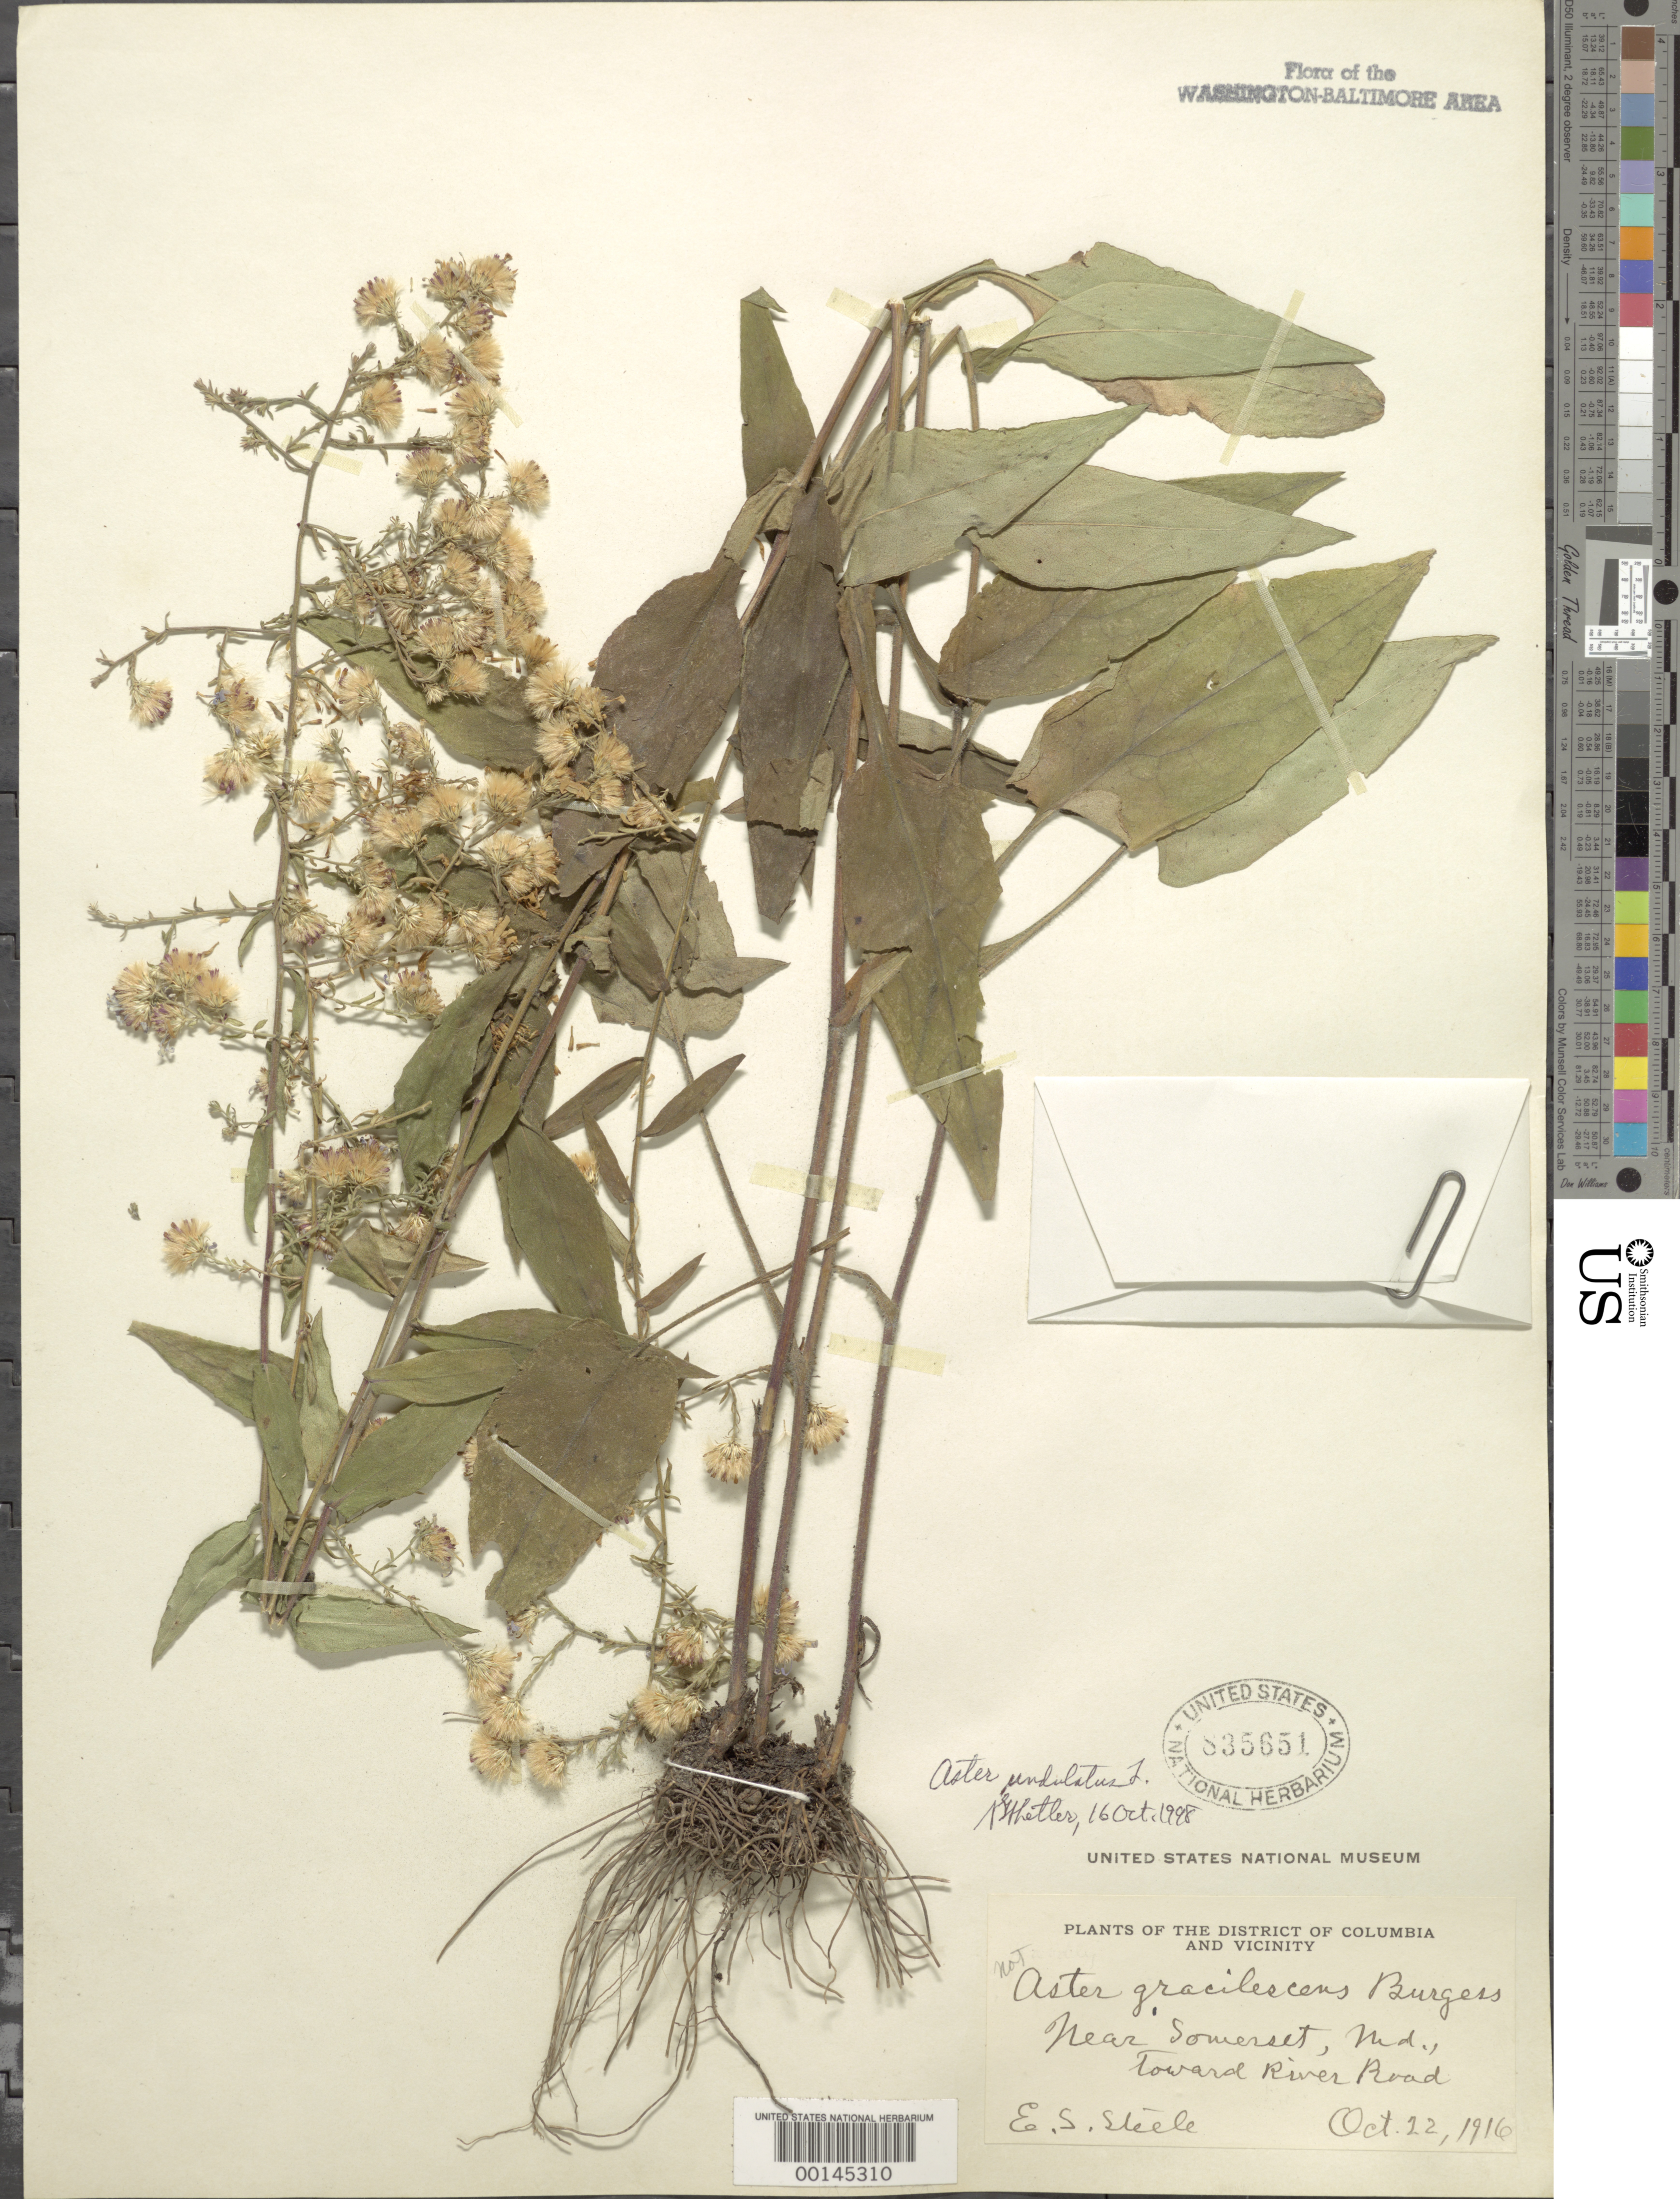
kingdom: Plantae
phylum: Tracheophyta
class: Magnoliopsida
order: Asterales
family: Asteraceae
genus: Symphyotrichum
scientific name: Symphyotrichum undulatum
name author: (L.) G.L. Nesom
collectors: E. Steele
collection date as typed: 22 Oct 1916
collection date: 1916-10-22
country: United States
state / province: Maryland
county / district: Montgomery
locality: Near Somerset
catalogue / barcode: US 835651